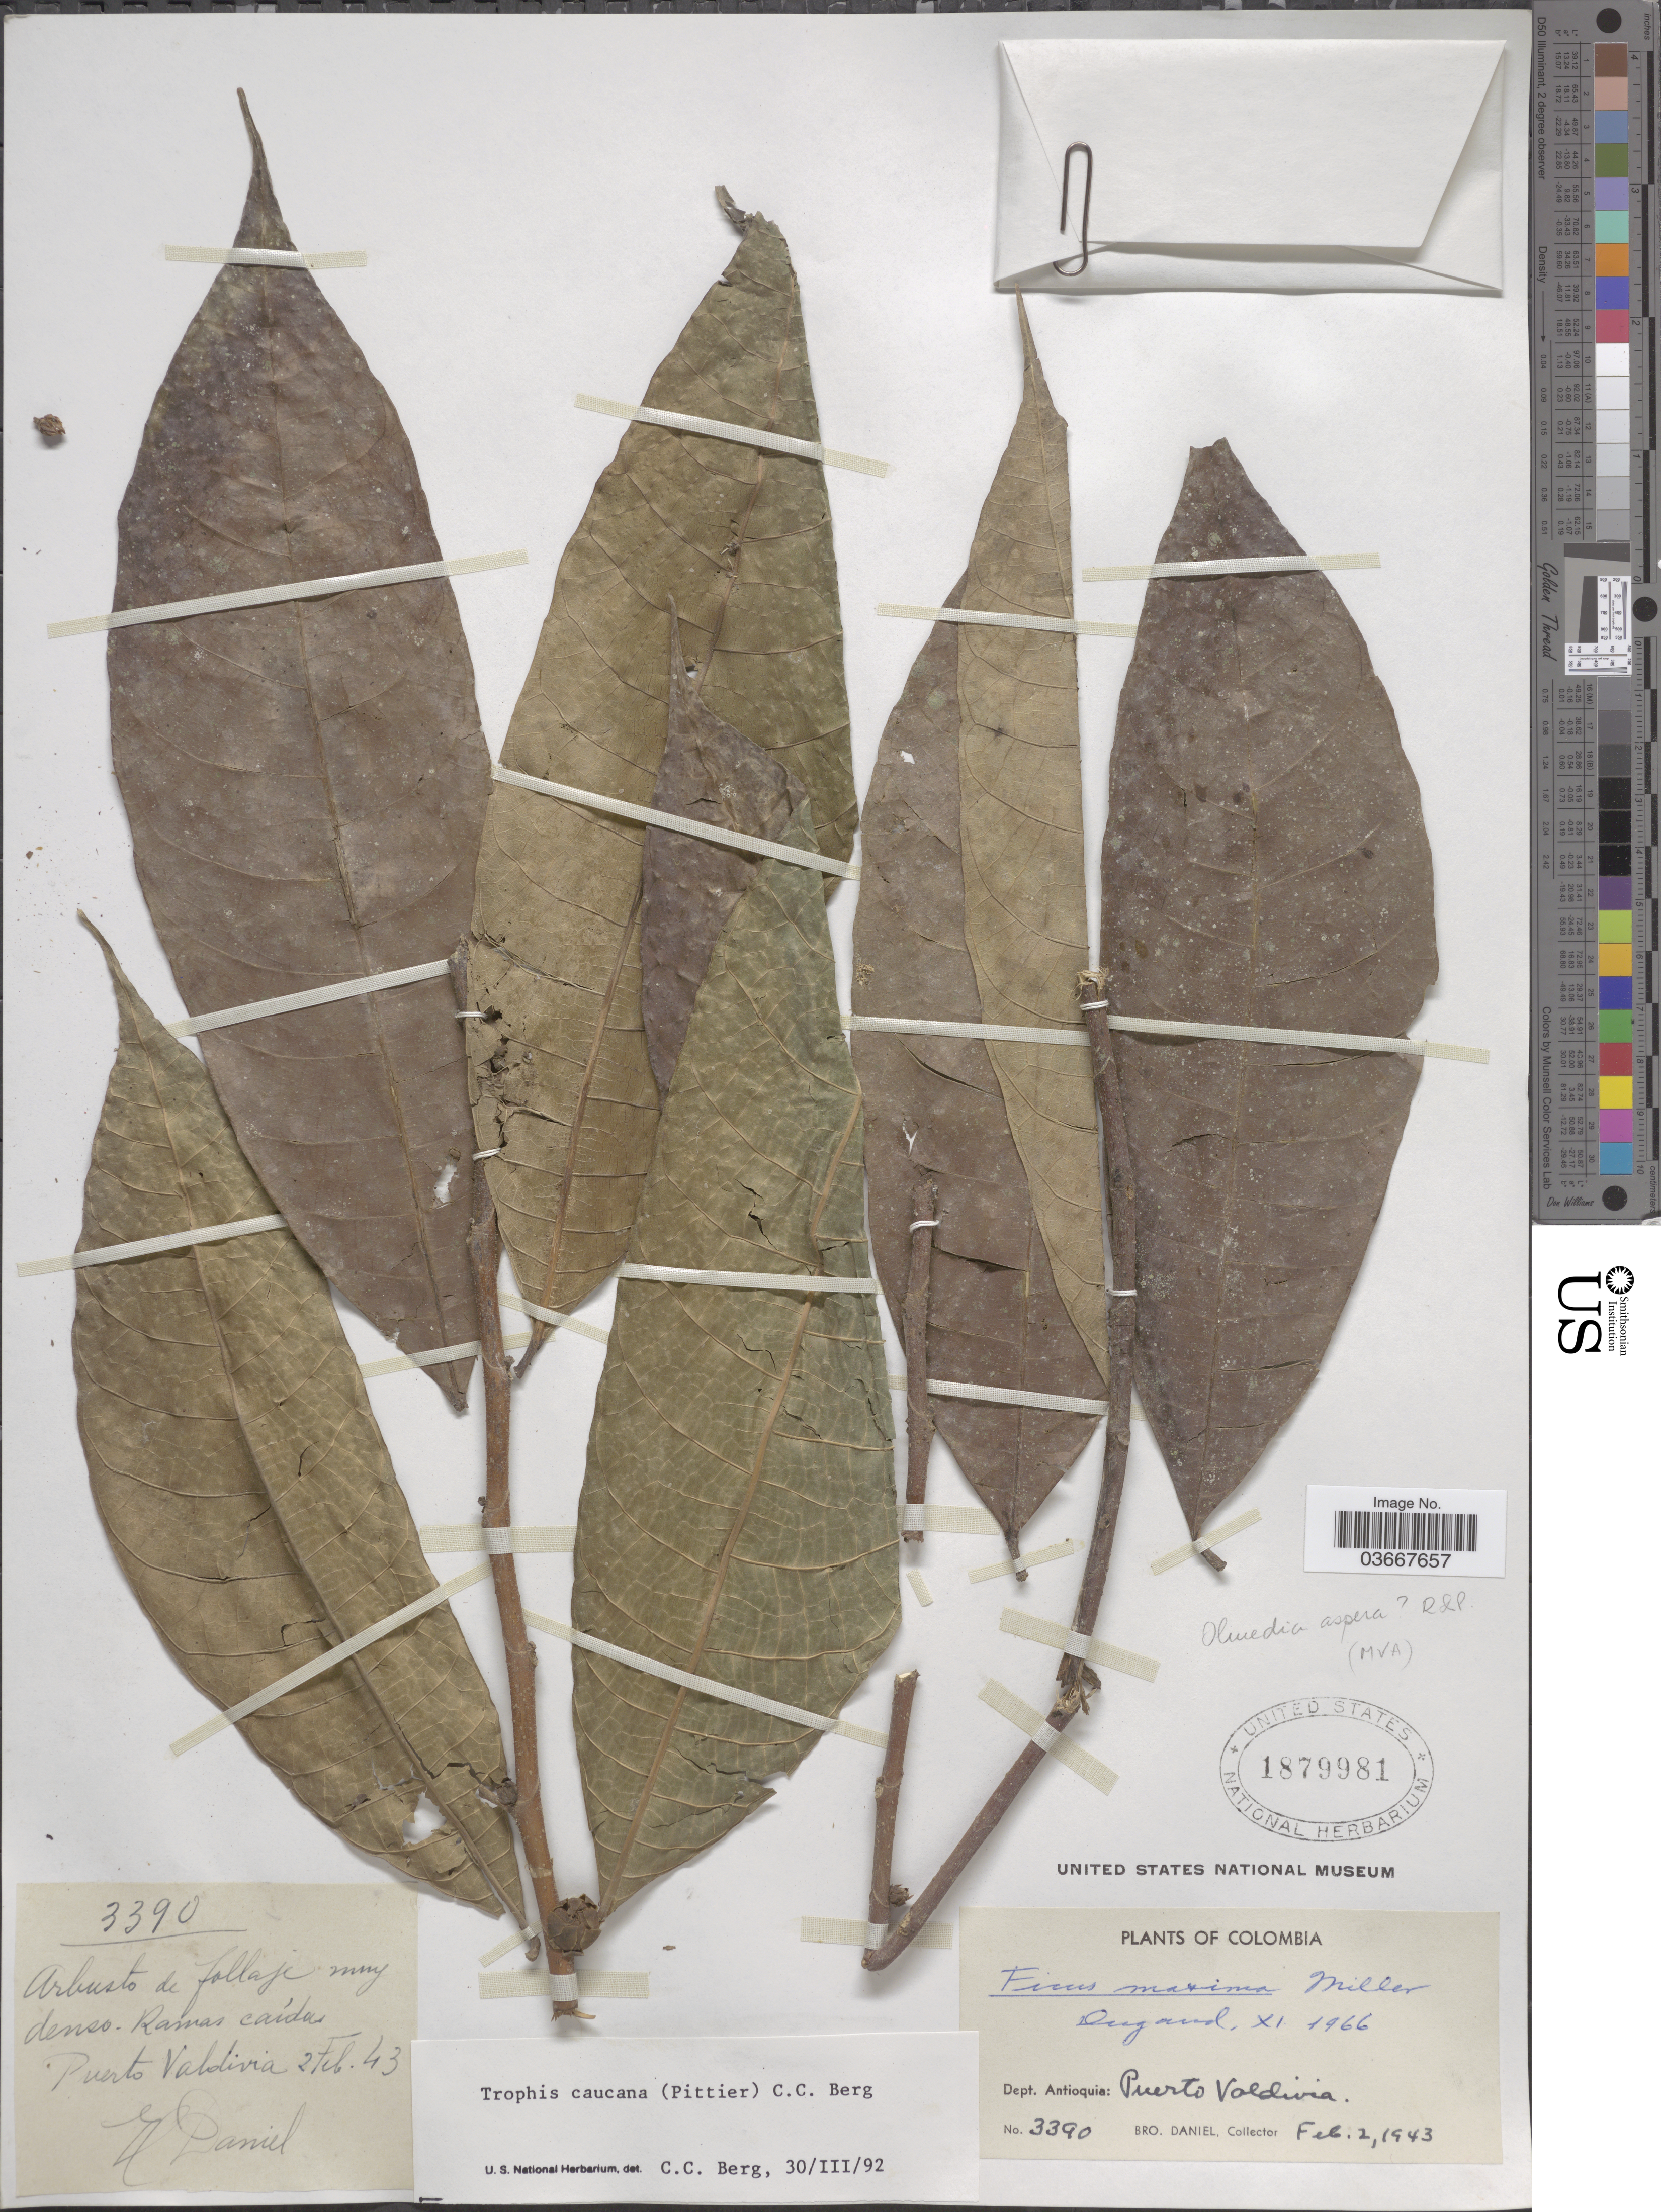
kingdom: Plantae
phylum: Tracheophyta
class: Magnoliopsida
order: Rosales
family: Moraceae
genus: Olmedia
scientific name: Olmedia aspera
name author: Ruiz & Pav.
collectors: Bro. Daniel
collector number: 3390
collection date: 1943-02-02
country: Colombia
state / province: Antioquia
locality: Dept. Antioquia: Puerto Valdivia.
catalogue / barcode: US 1879981